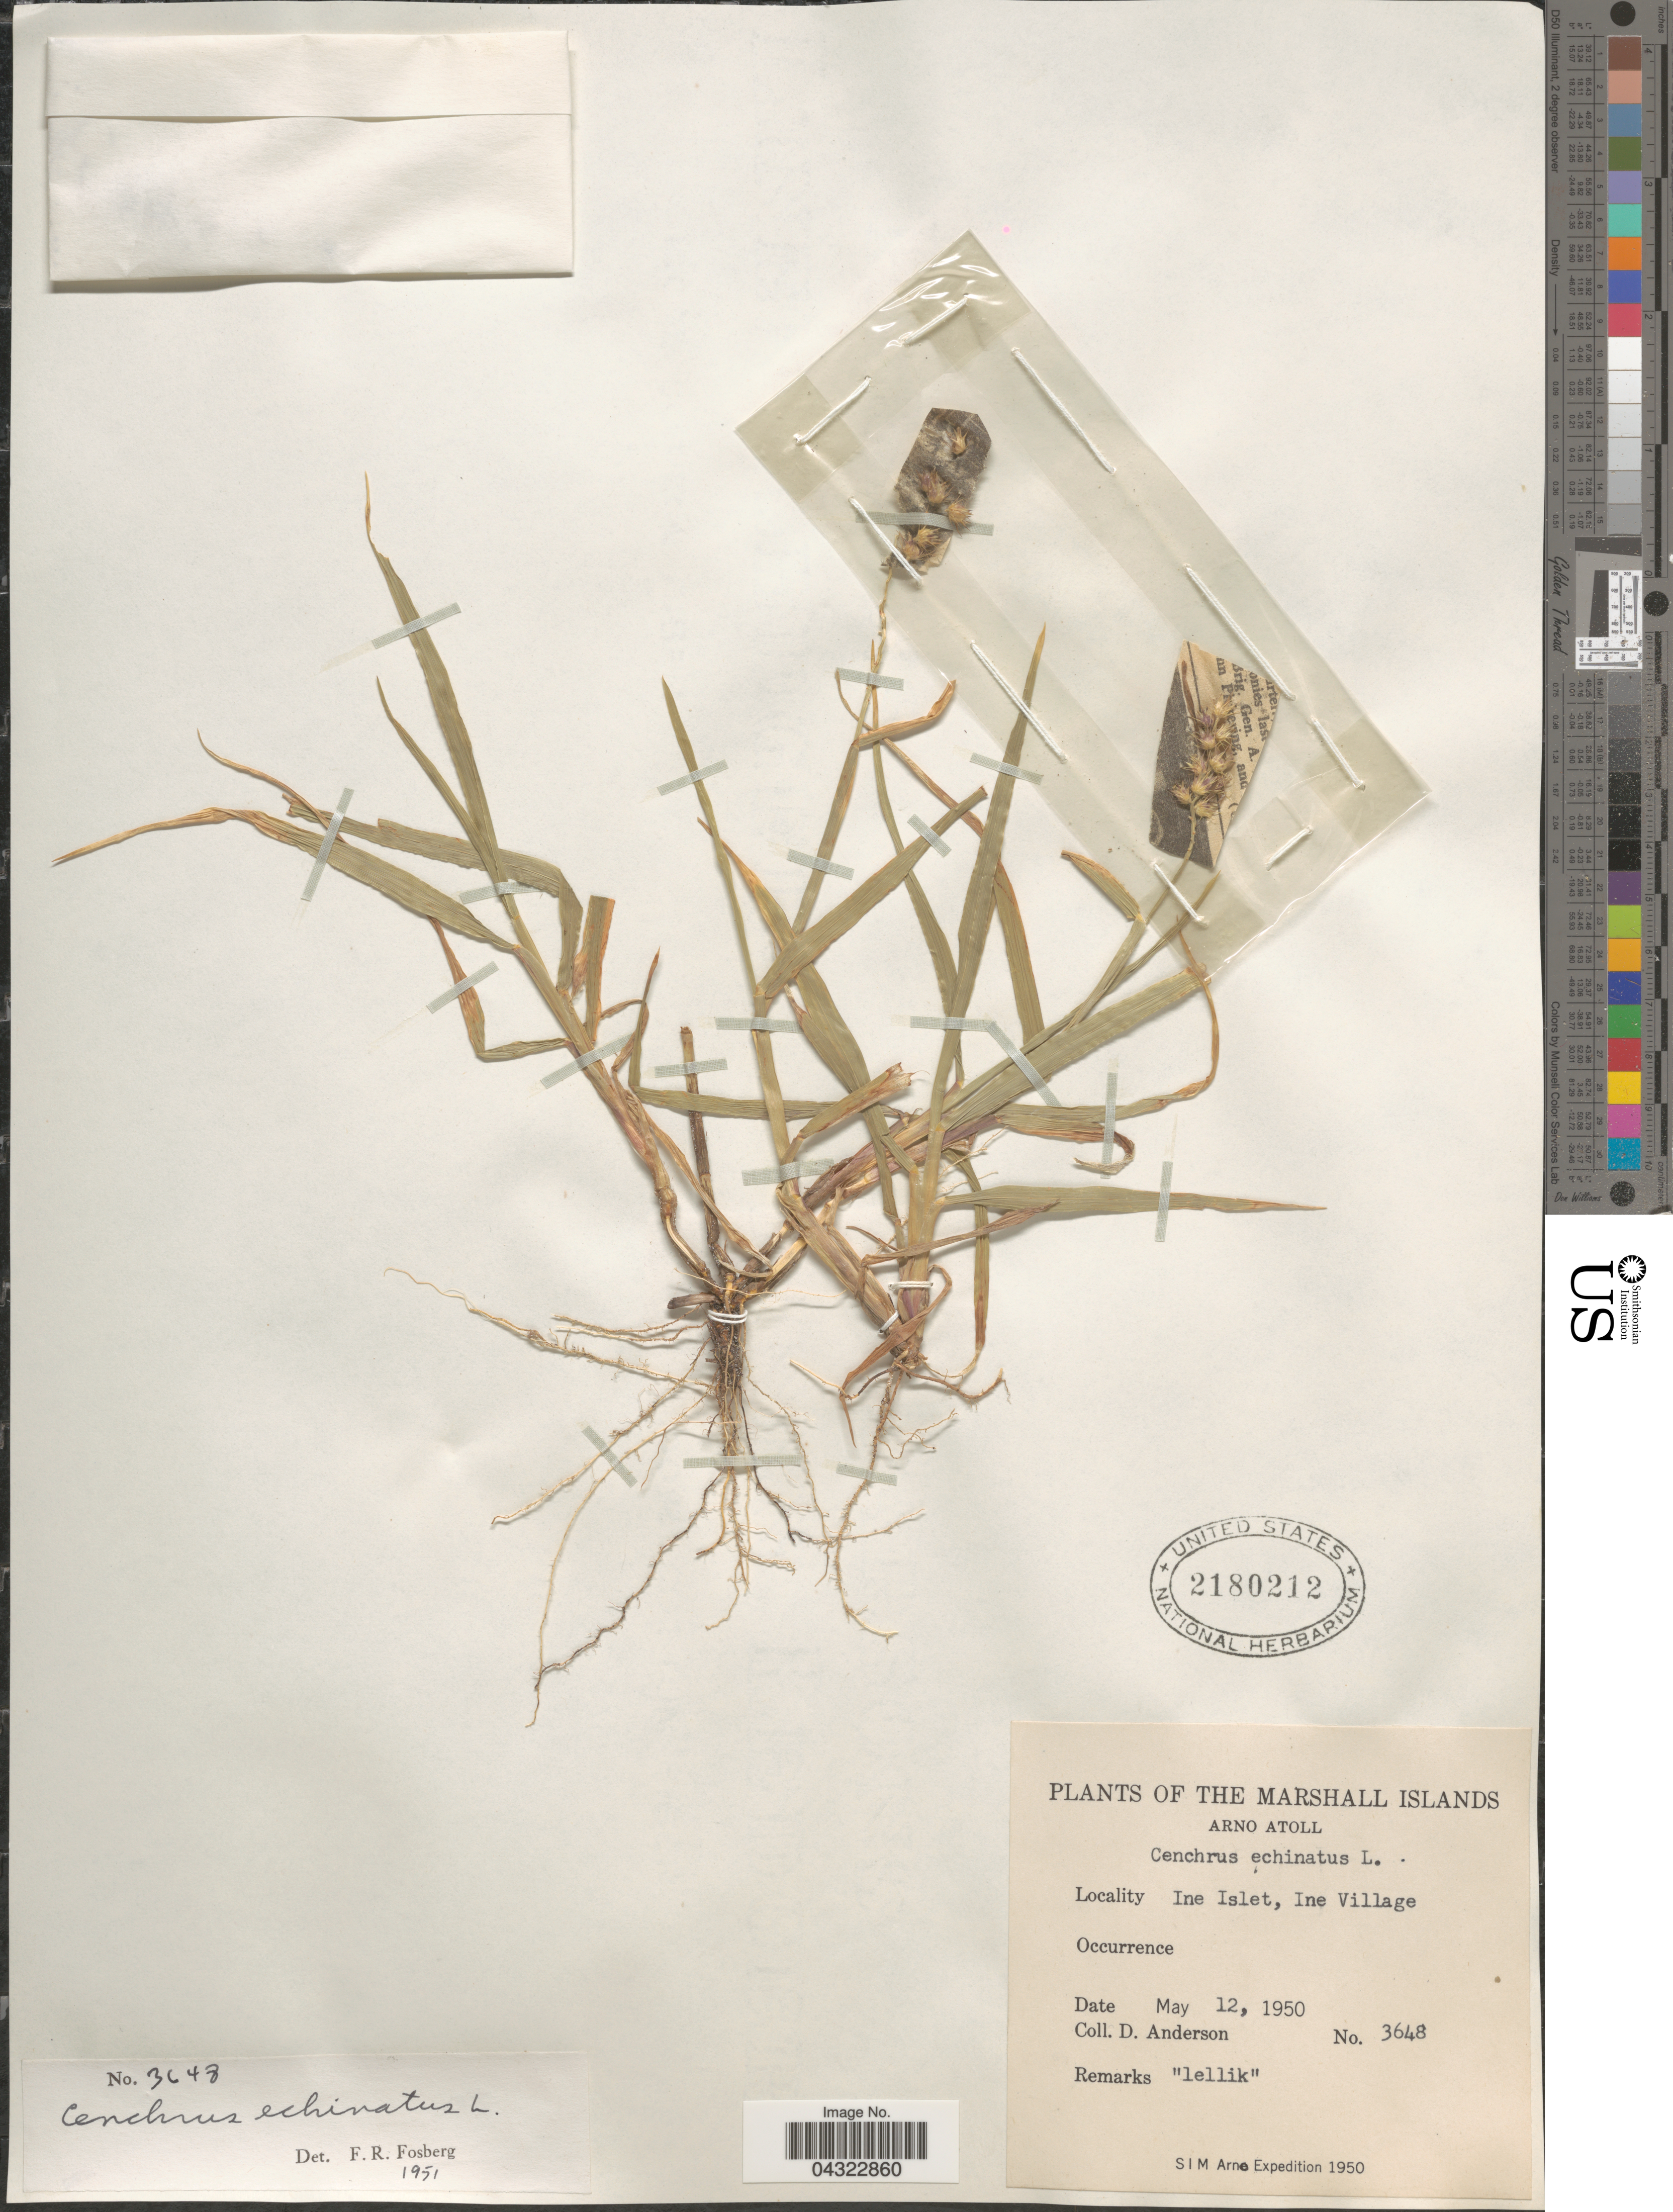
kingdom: Plantae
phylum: Tracheophyta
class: Liliopsida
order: Poales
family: Poaceae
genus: Cenchrus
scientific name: Cenchrus echinatus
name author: L.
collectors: D. Anderson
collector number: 3648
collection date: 1950-05-12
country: Marshall Islands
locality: Arno Atoll. Ine Islet, Ine Village. S I M Arno Expedition 1950.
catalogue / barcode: US 2180212